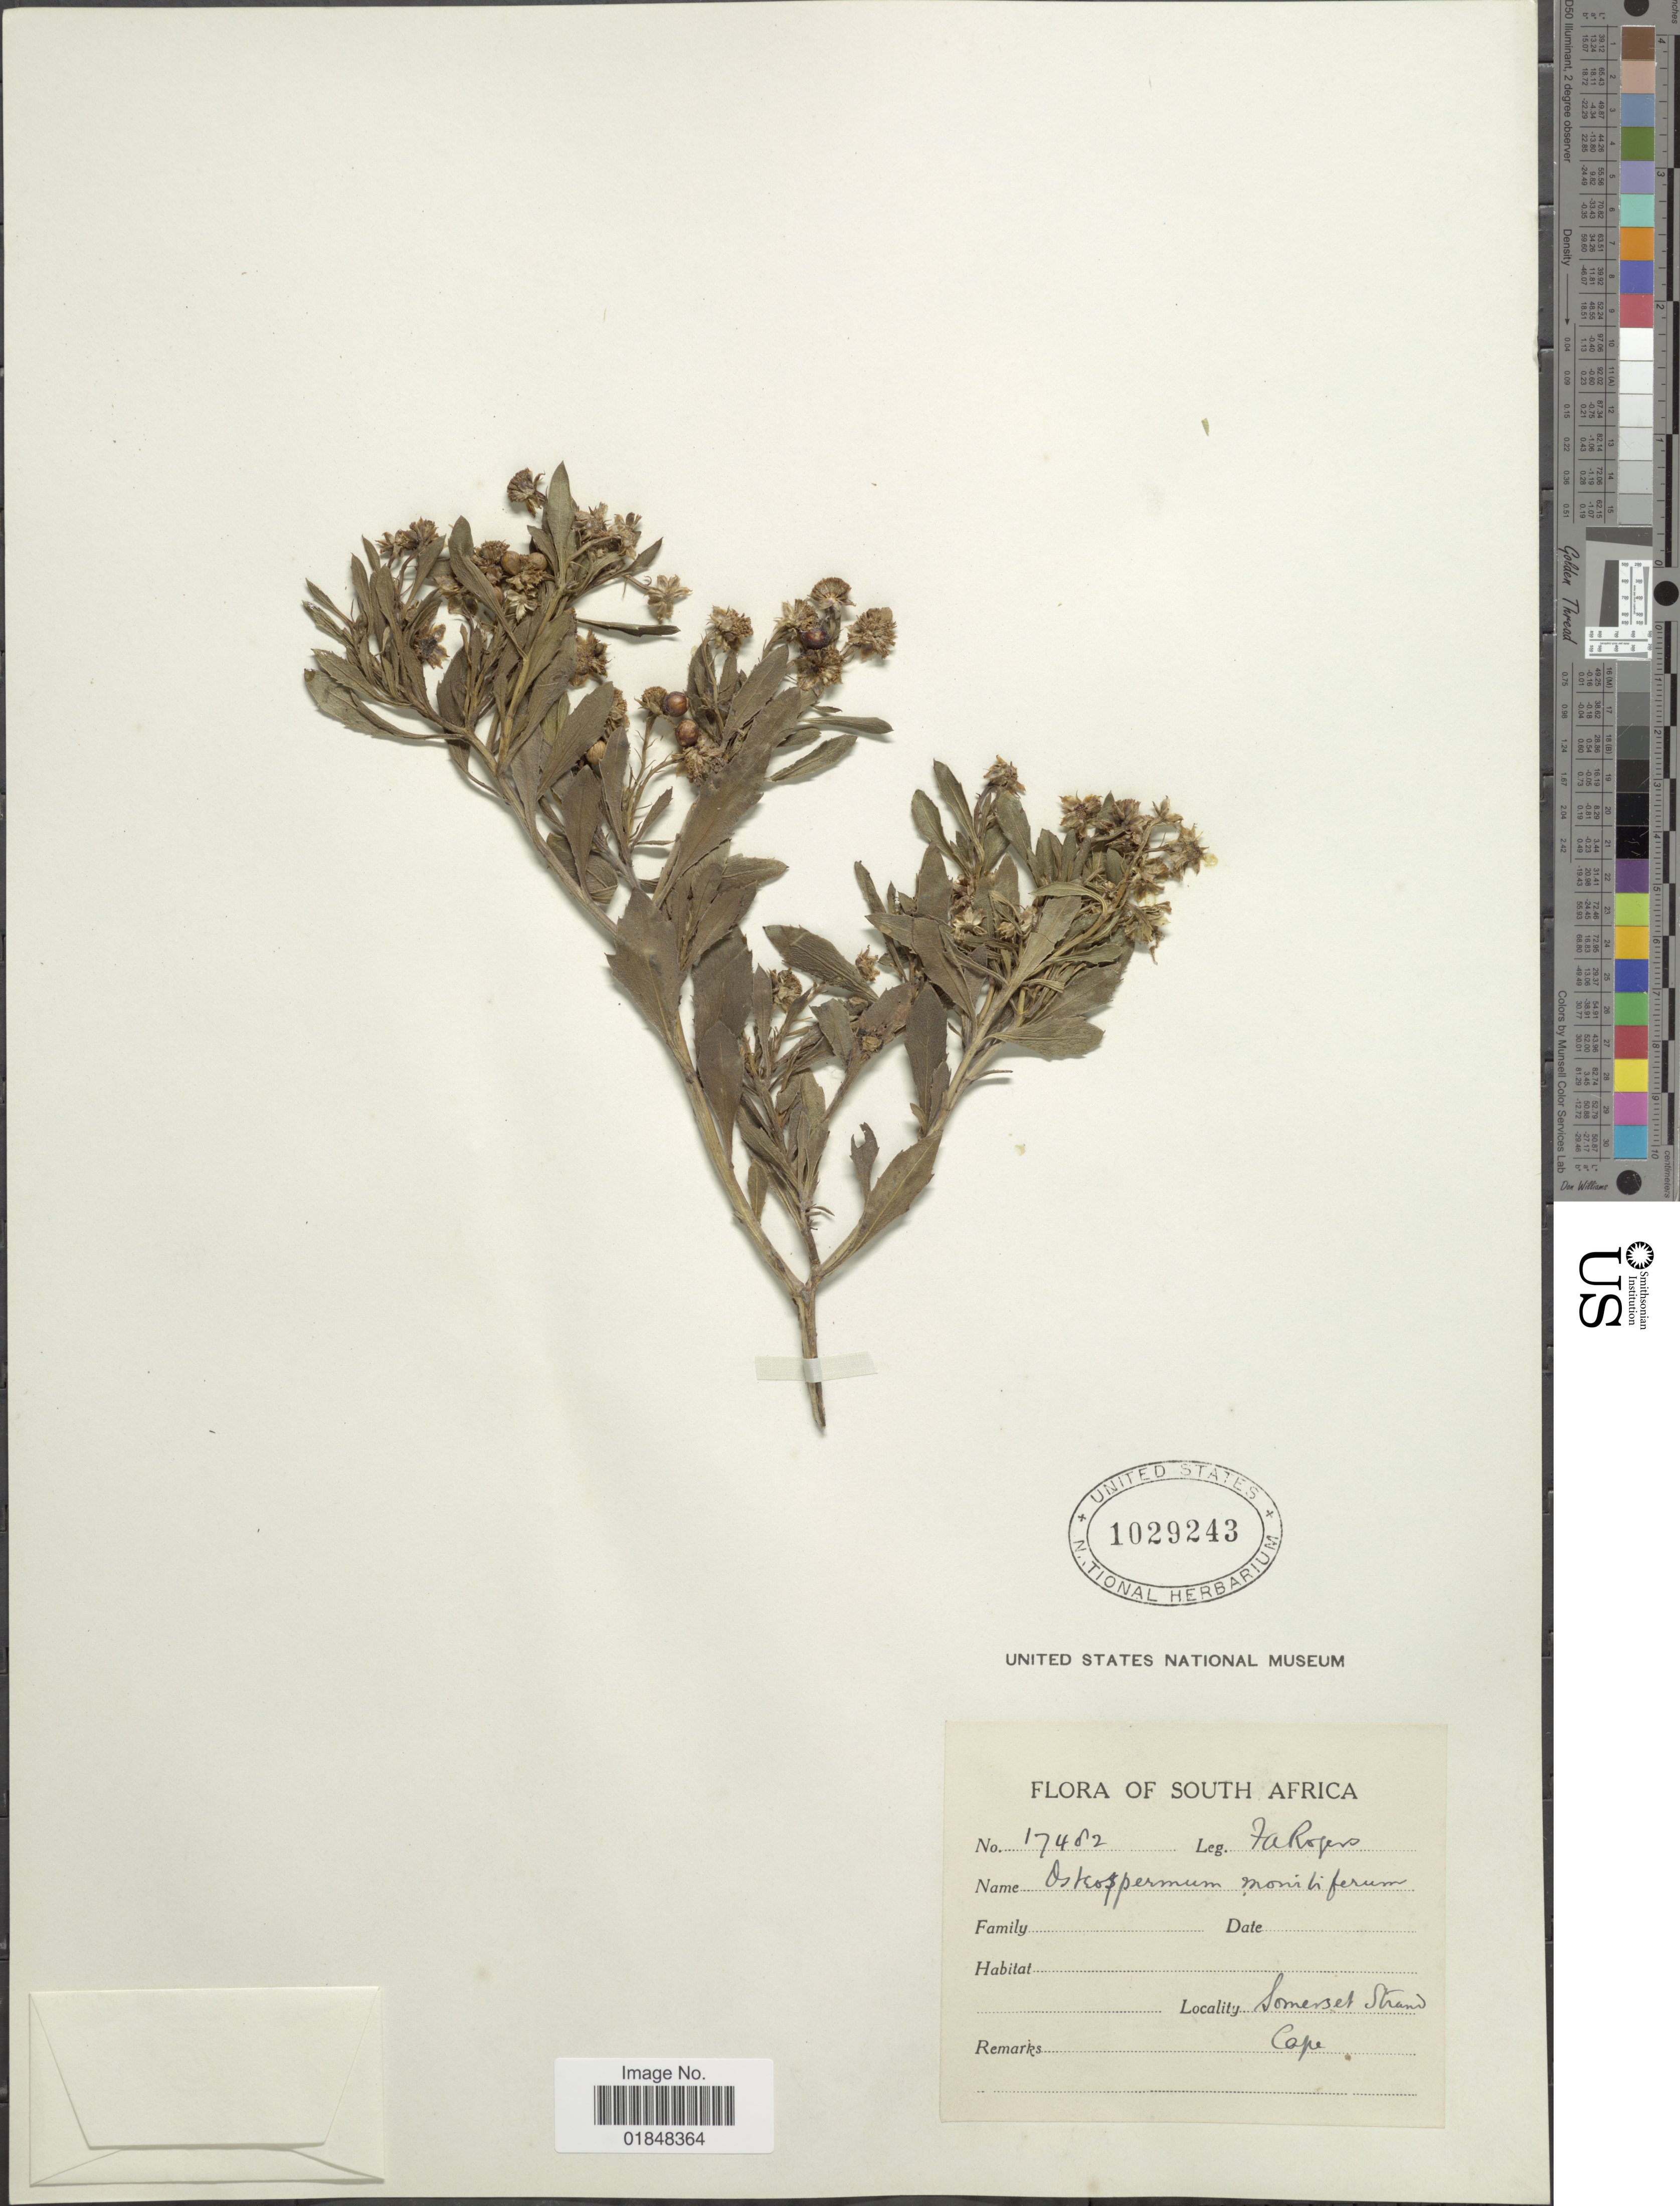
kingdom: Plantae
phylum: Tracheophyta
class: Magnoliopsida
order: Asterales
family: Asteraceae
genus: Chrysanthemoides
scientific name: Chrysanthemoides monilifera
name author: (L.) Norl.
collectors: F. A. Rogers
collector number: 17482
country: South Africa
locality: Somerset Strand, Cape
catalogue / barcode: US 1029243